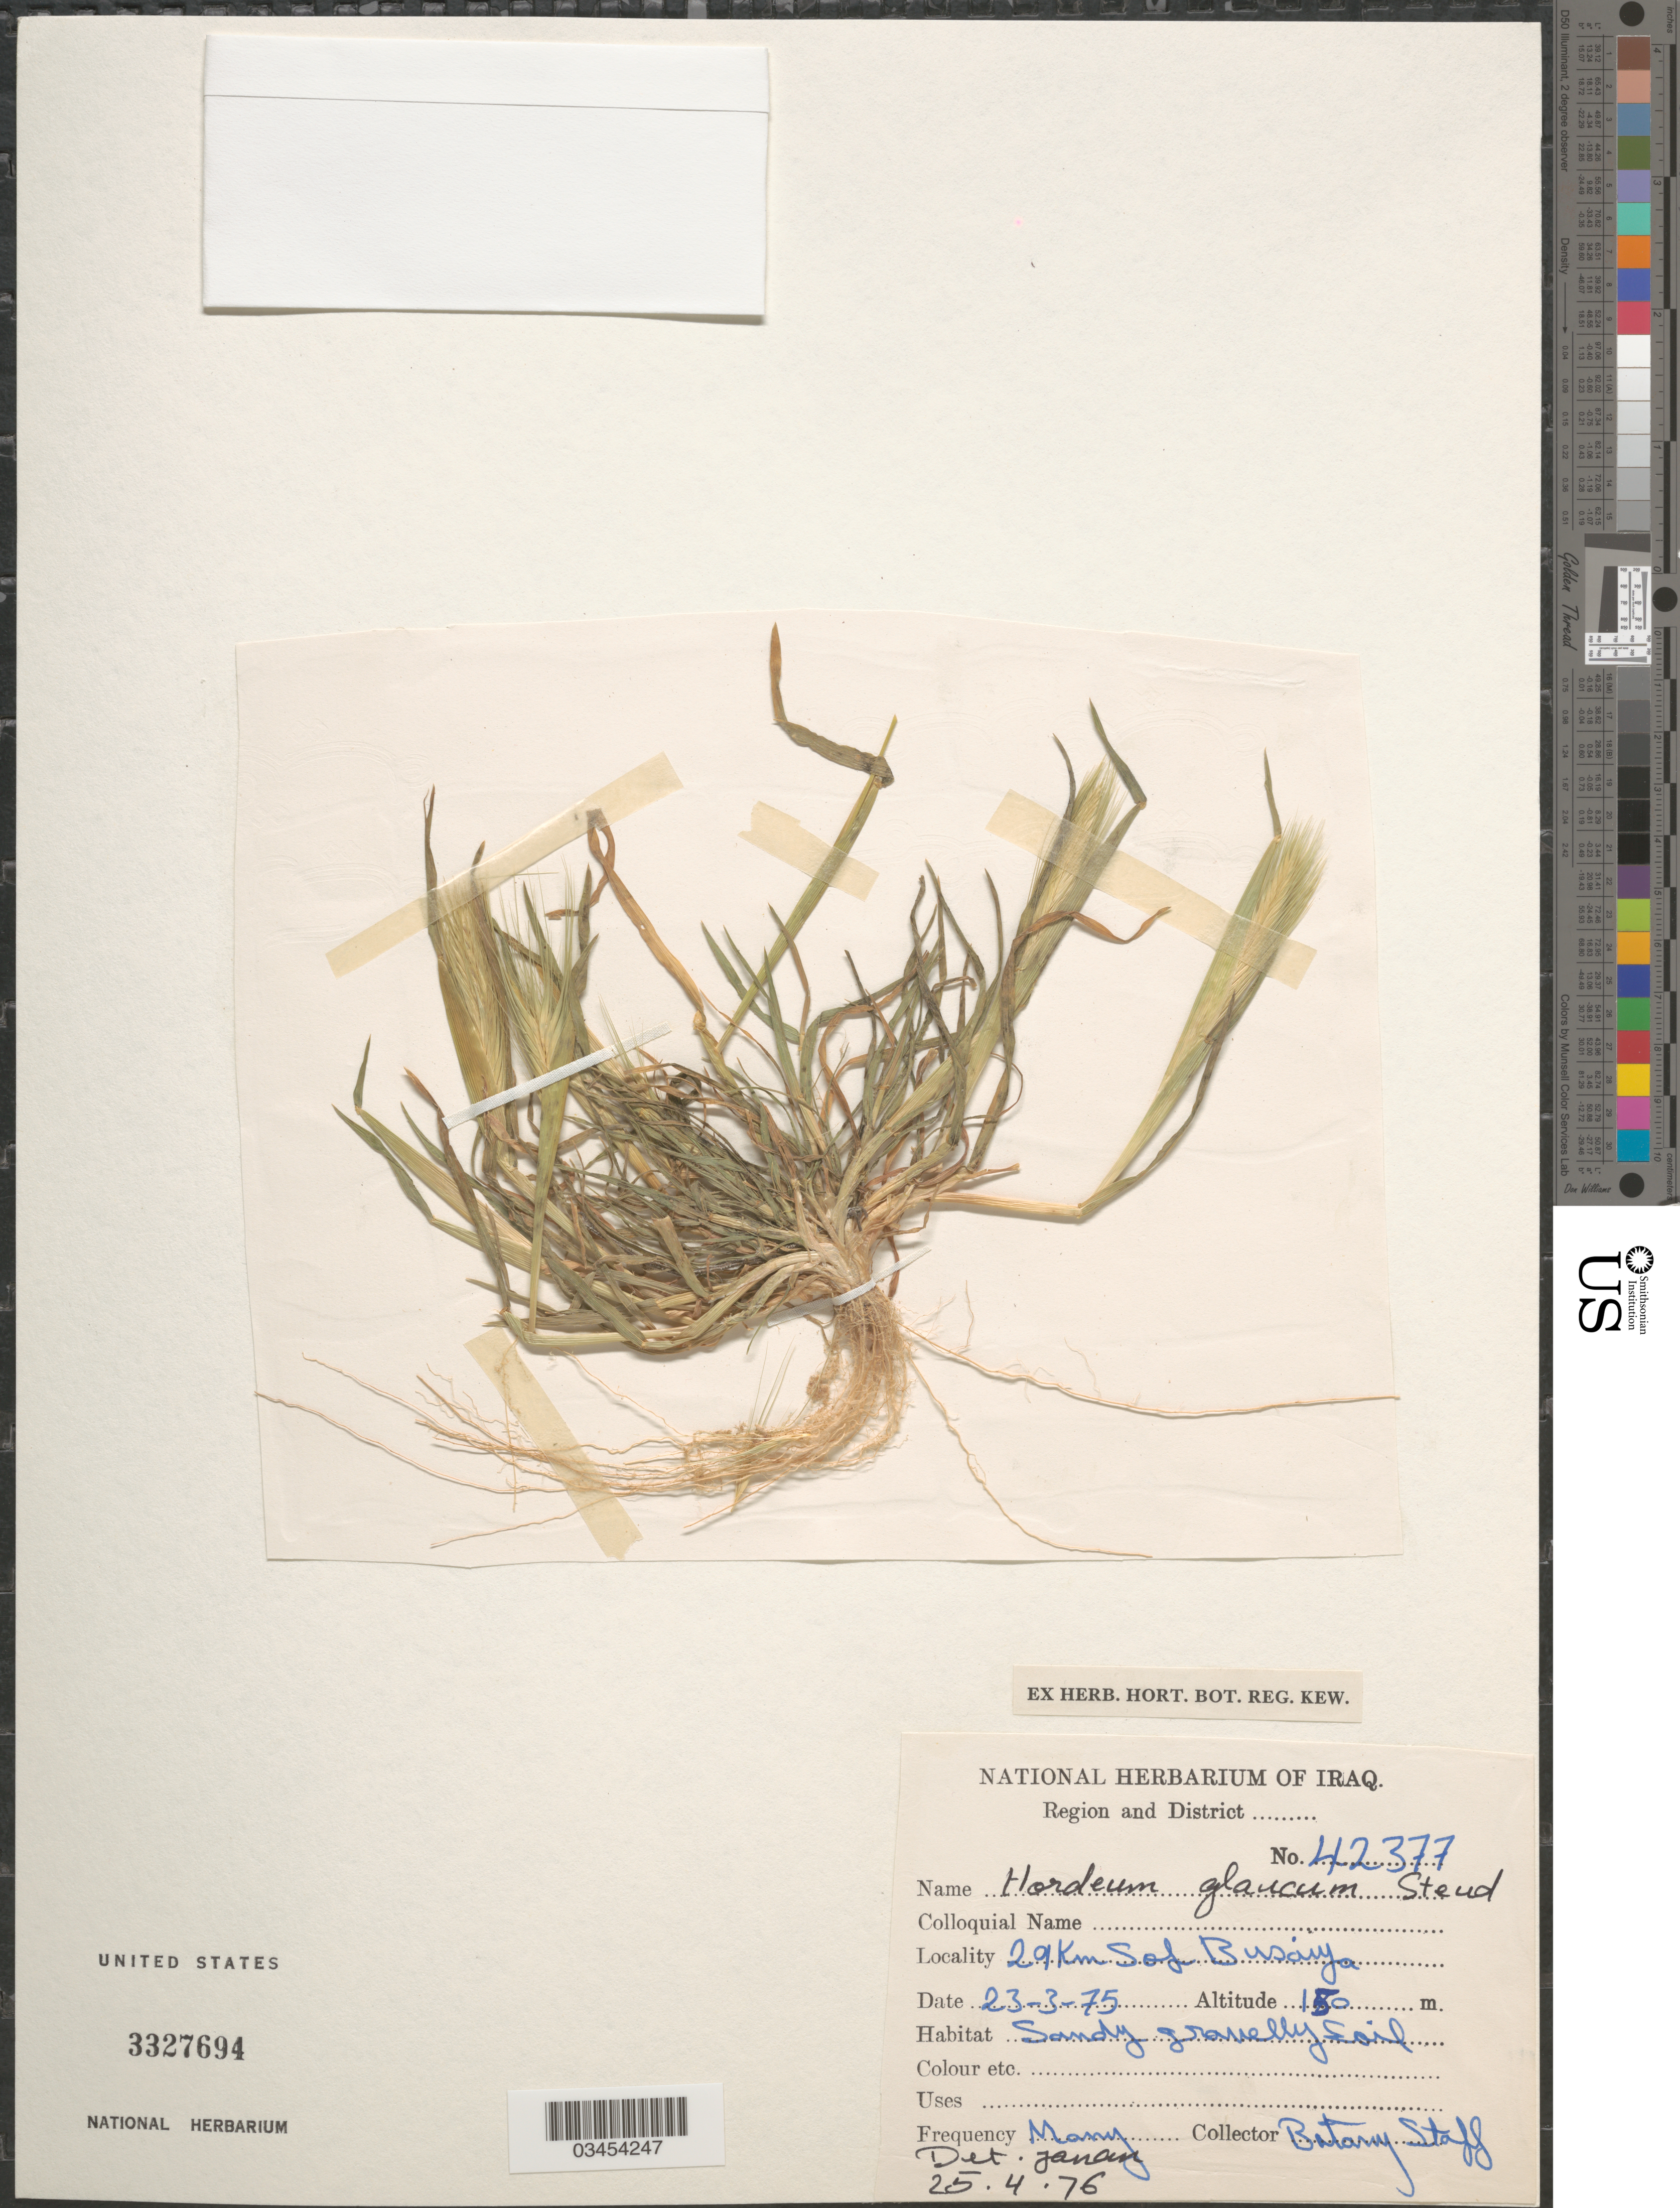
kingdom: Plantae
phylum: Tracheophyta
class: Liliopsida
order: Poales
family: Poaceae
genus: Hordeum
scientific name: Hordeum murinum subsp. glaucum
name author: (Steud.) Tzvelev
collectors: Botany Staff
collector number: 42377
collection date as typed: Transcribed d/m/y: 23/3/75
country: Iraq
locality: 29 Km S of Busaiya.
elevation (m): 150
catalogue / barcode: US 3327694